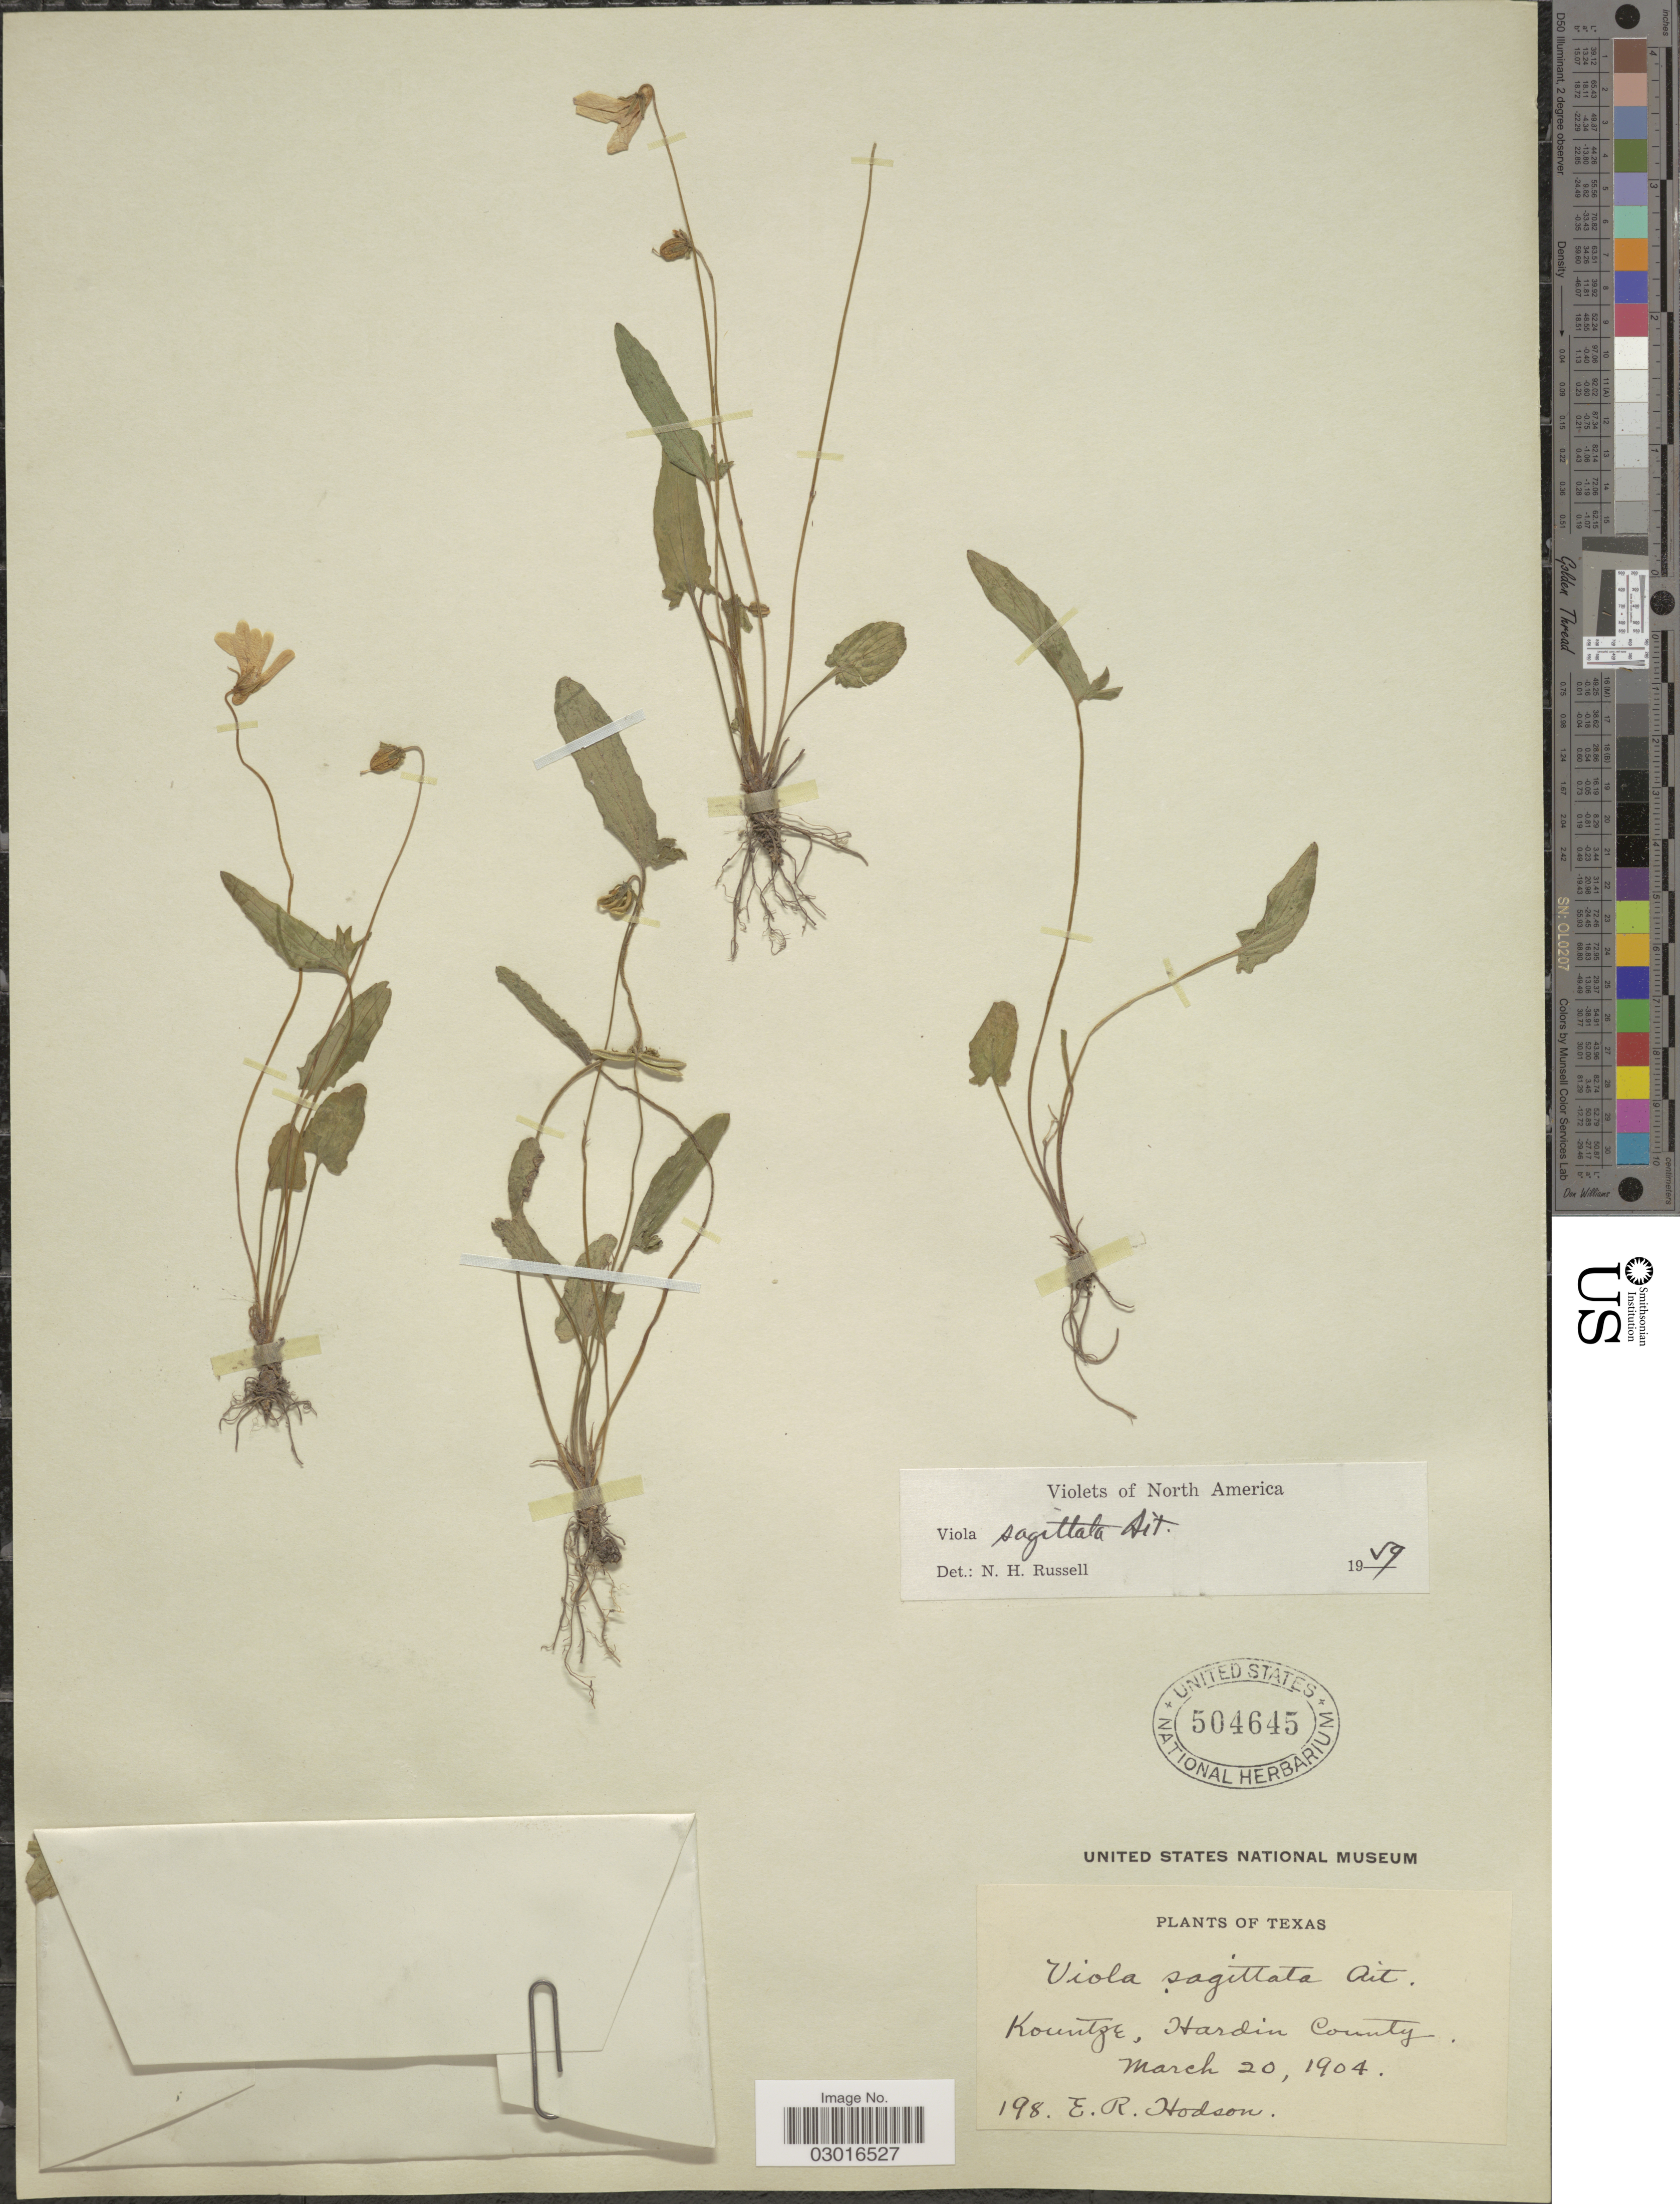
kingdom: Plantae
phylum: Tracheophyta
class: Magnoliopsida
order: Malpighiales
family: Violaceae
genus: Viola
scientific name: Viola sagittata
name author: Aiton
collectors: E. Hodson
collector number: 198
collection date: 1904-03-20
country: United States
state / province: Texas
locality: Kountze, Hardin County.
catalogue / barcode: US 504645